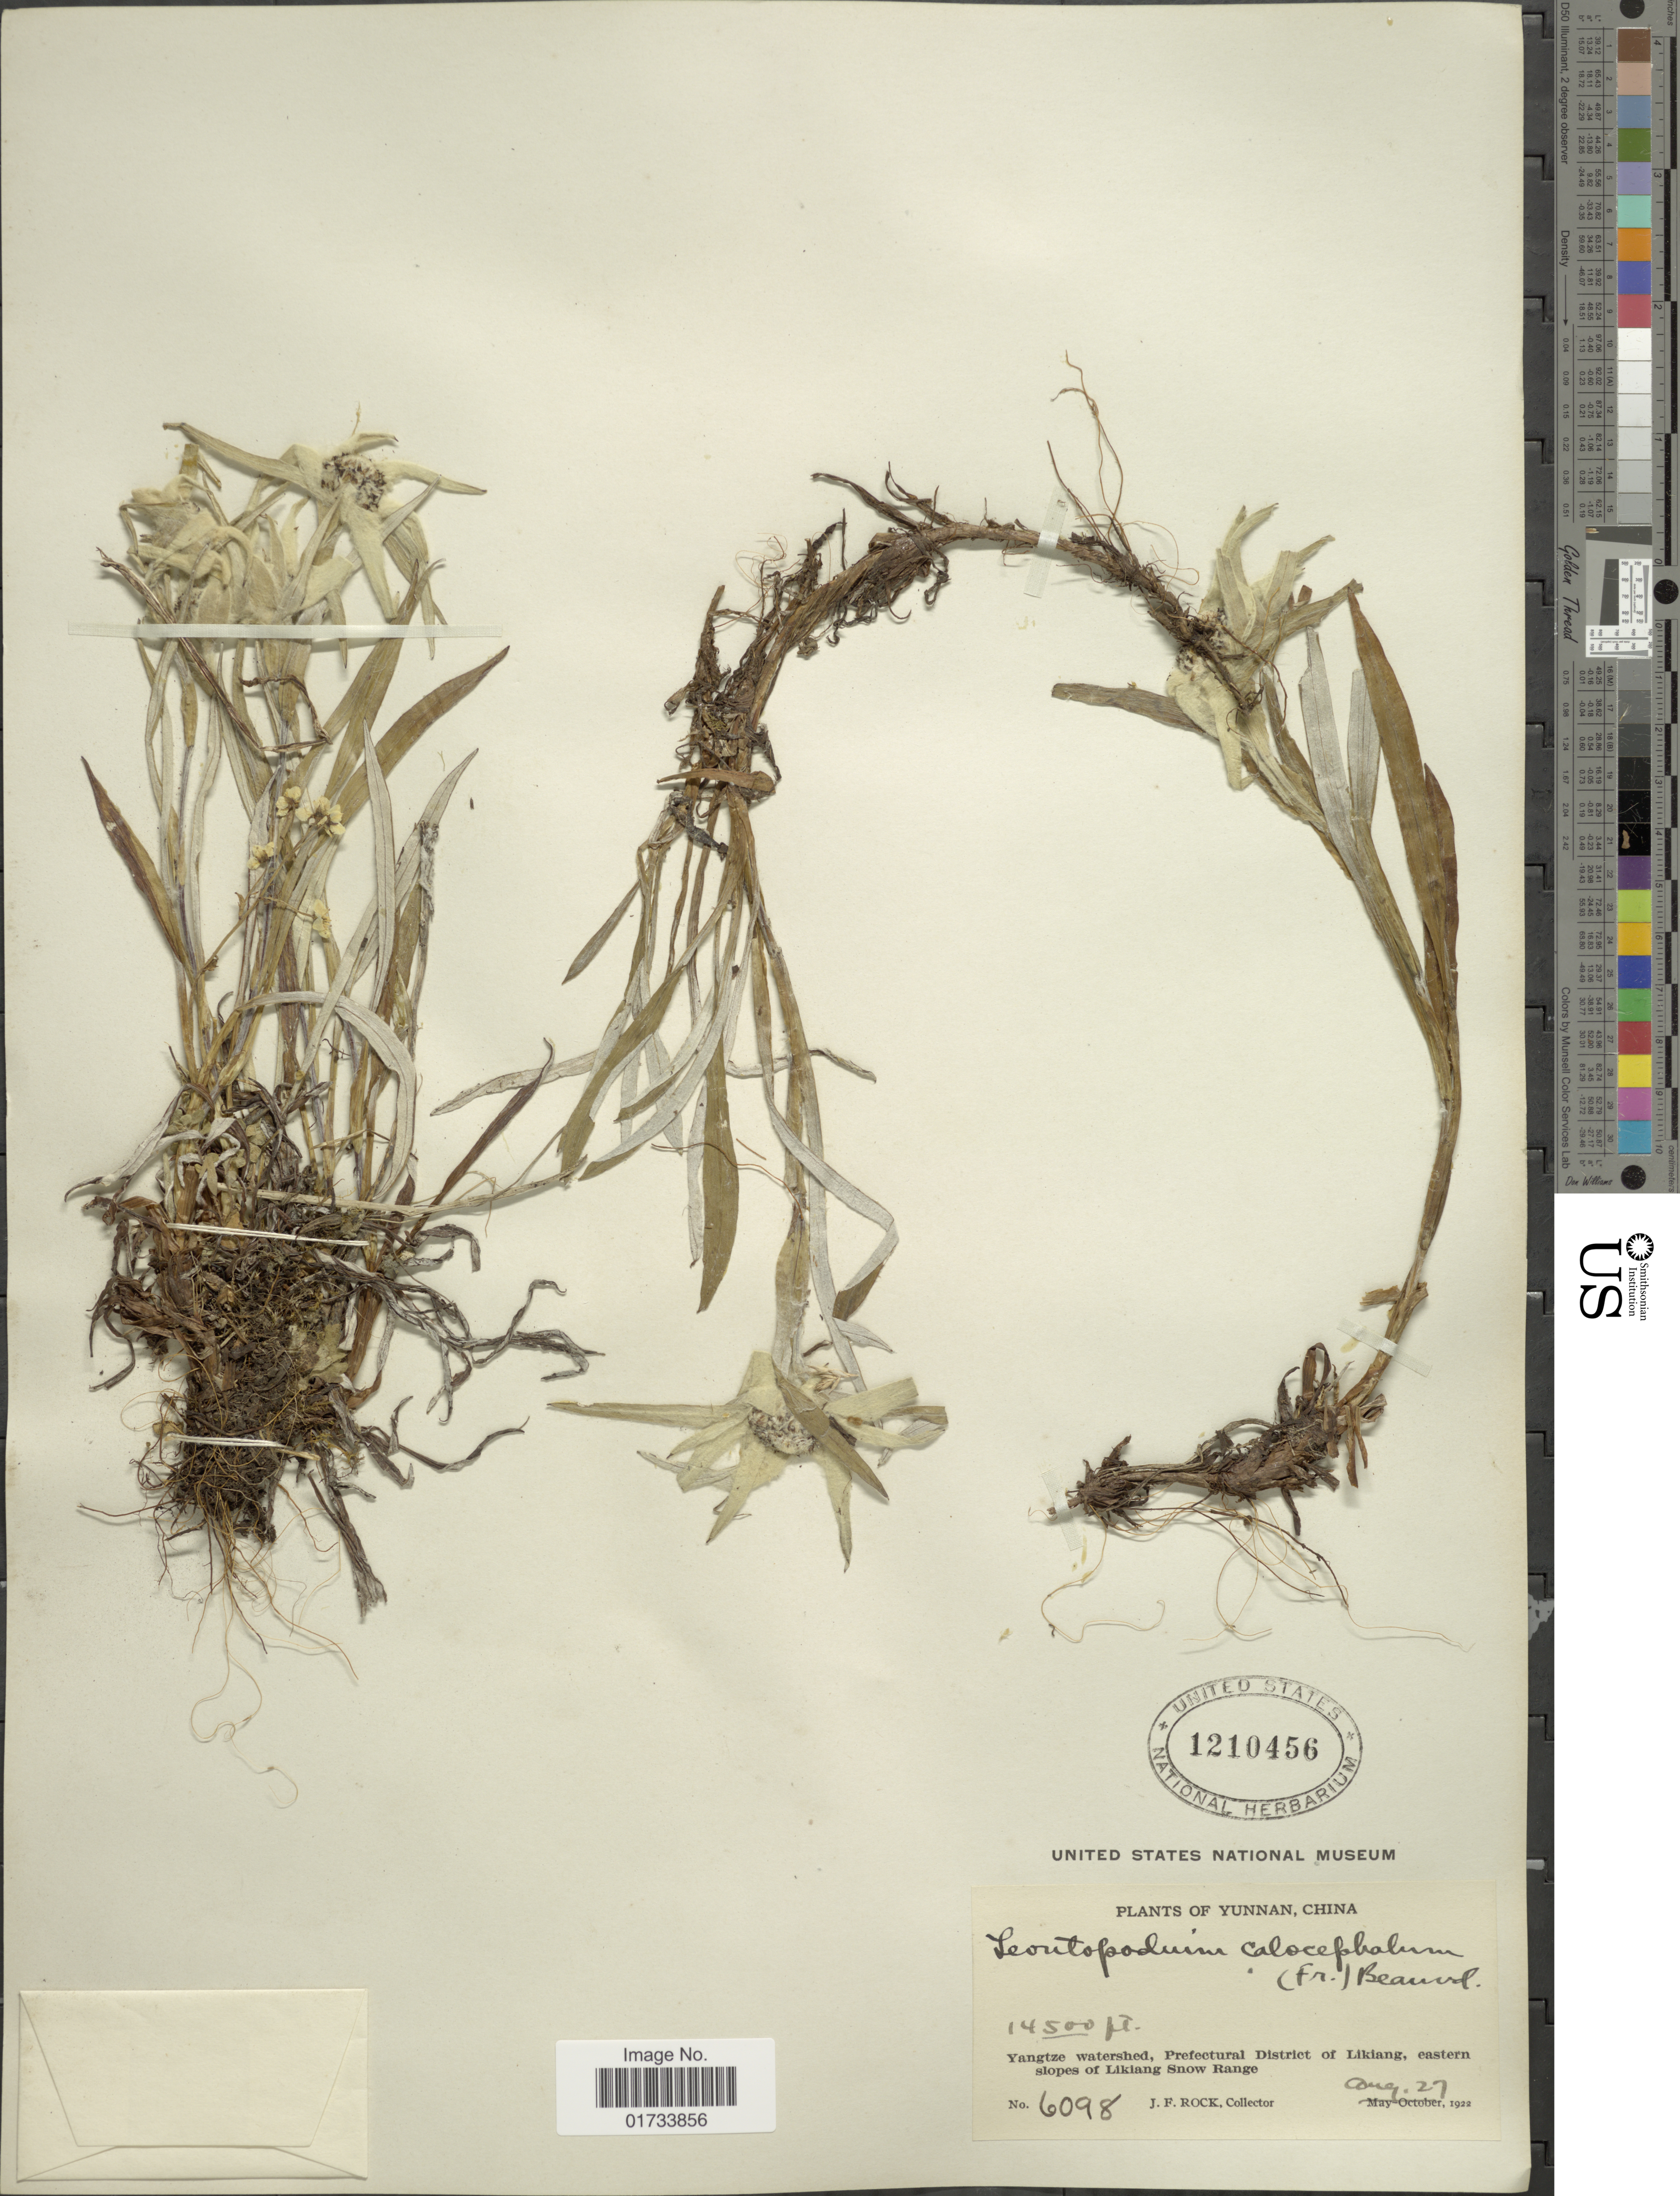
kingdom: Plantae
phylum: Tracheophyta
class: Magnoliopsida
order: Asterales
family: Asteraceae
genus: Leontopodium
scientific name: Leontopodium calocephalum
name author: (Franch.) Beauverd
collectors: J. Rock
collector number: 6098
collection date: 1922-08-27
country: China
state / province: Yunnan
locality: Yangtze watershed, Prefectural District of Likiang, eastern slopes of Likiang Snow Range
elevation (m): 4420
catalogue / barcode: US 1210456